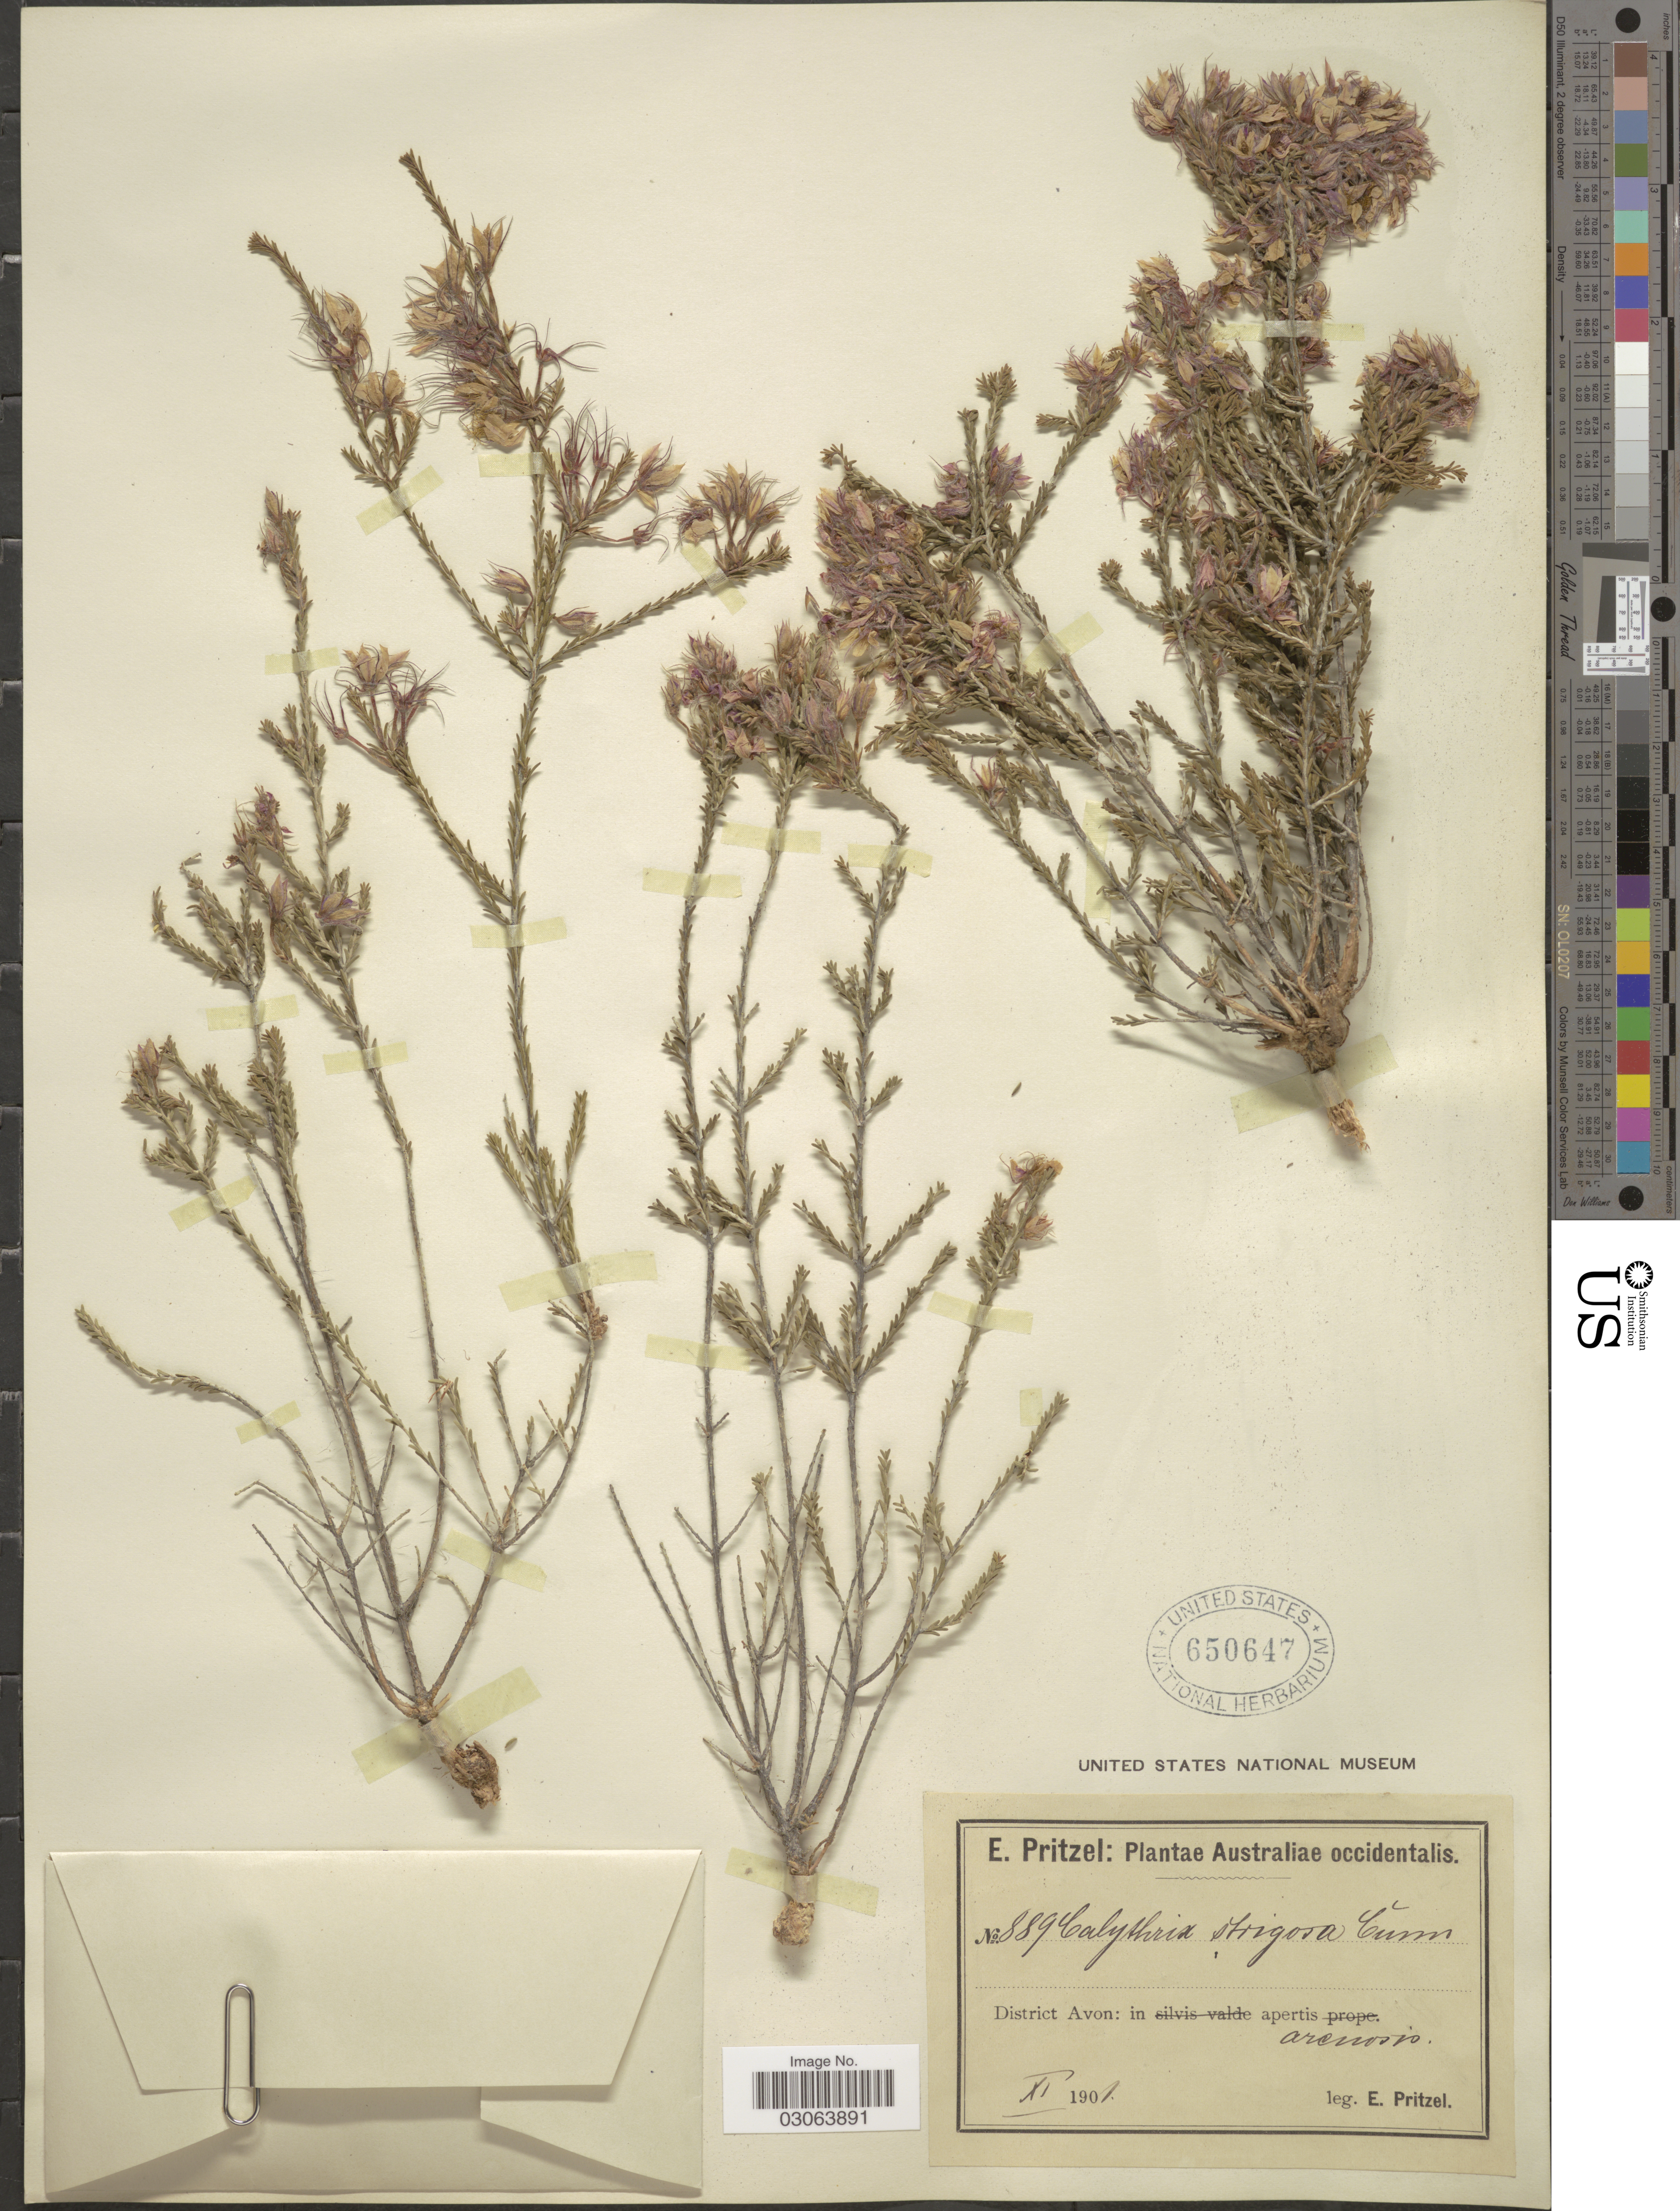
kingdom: Plantae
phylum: Tracheophyta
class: Magnoliopsida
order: Myrtales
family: Myrtaceae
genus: Calytrix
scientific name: Calytrix strigosa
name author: A. Cunn.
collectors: E. G. Pritzel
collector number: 889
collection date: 1901-11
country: Australia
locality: Australiae occidentalis, District Avon: in apertis arenosis.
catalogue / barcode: US 650647